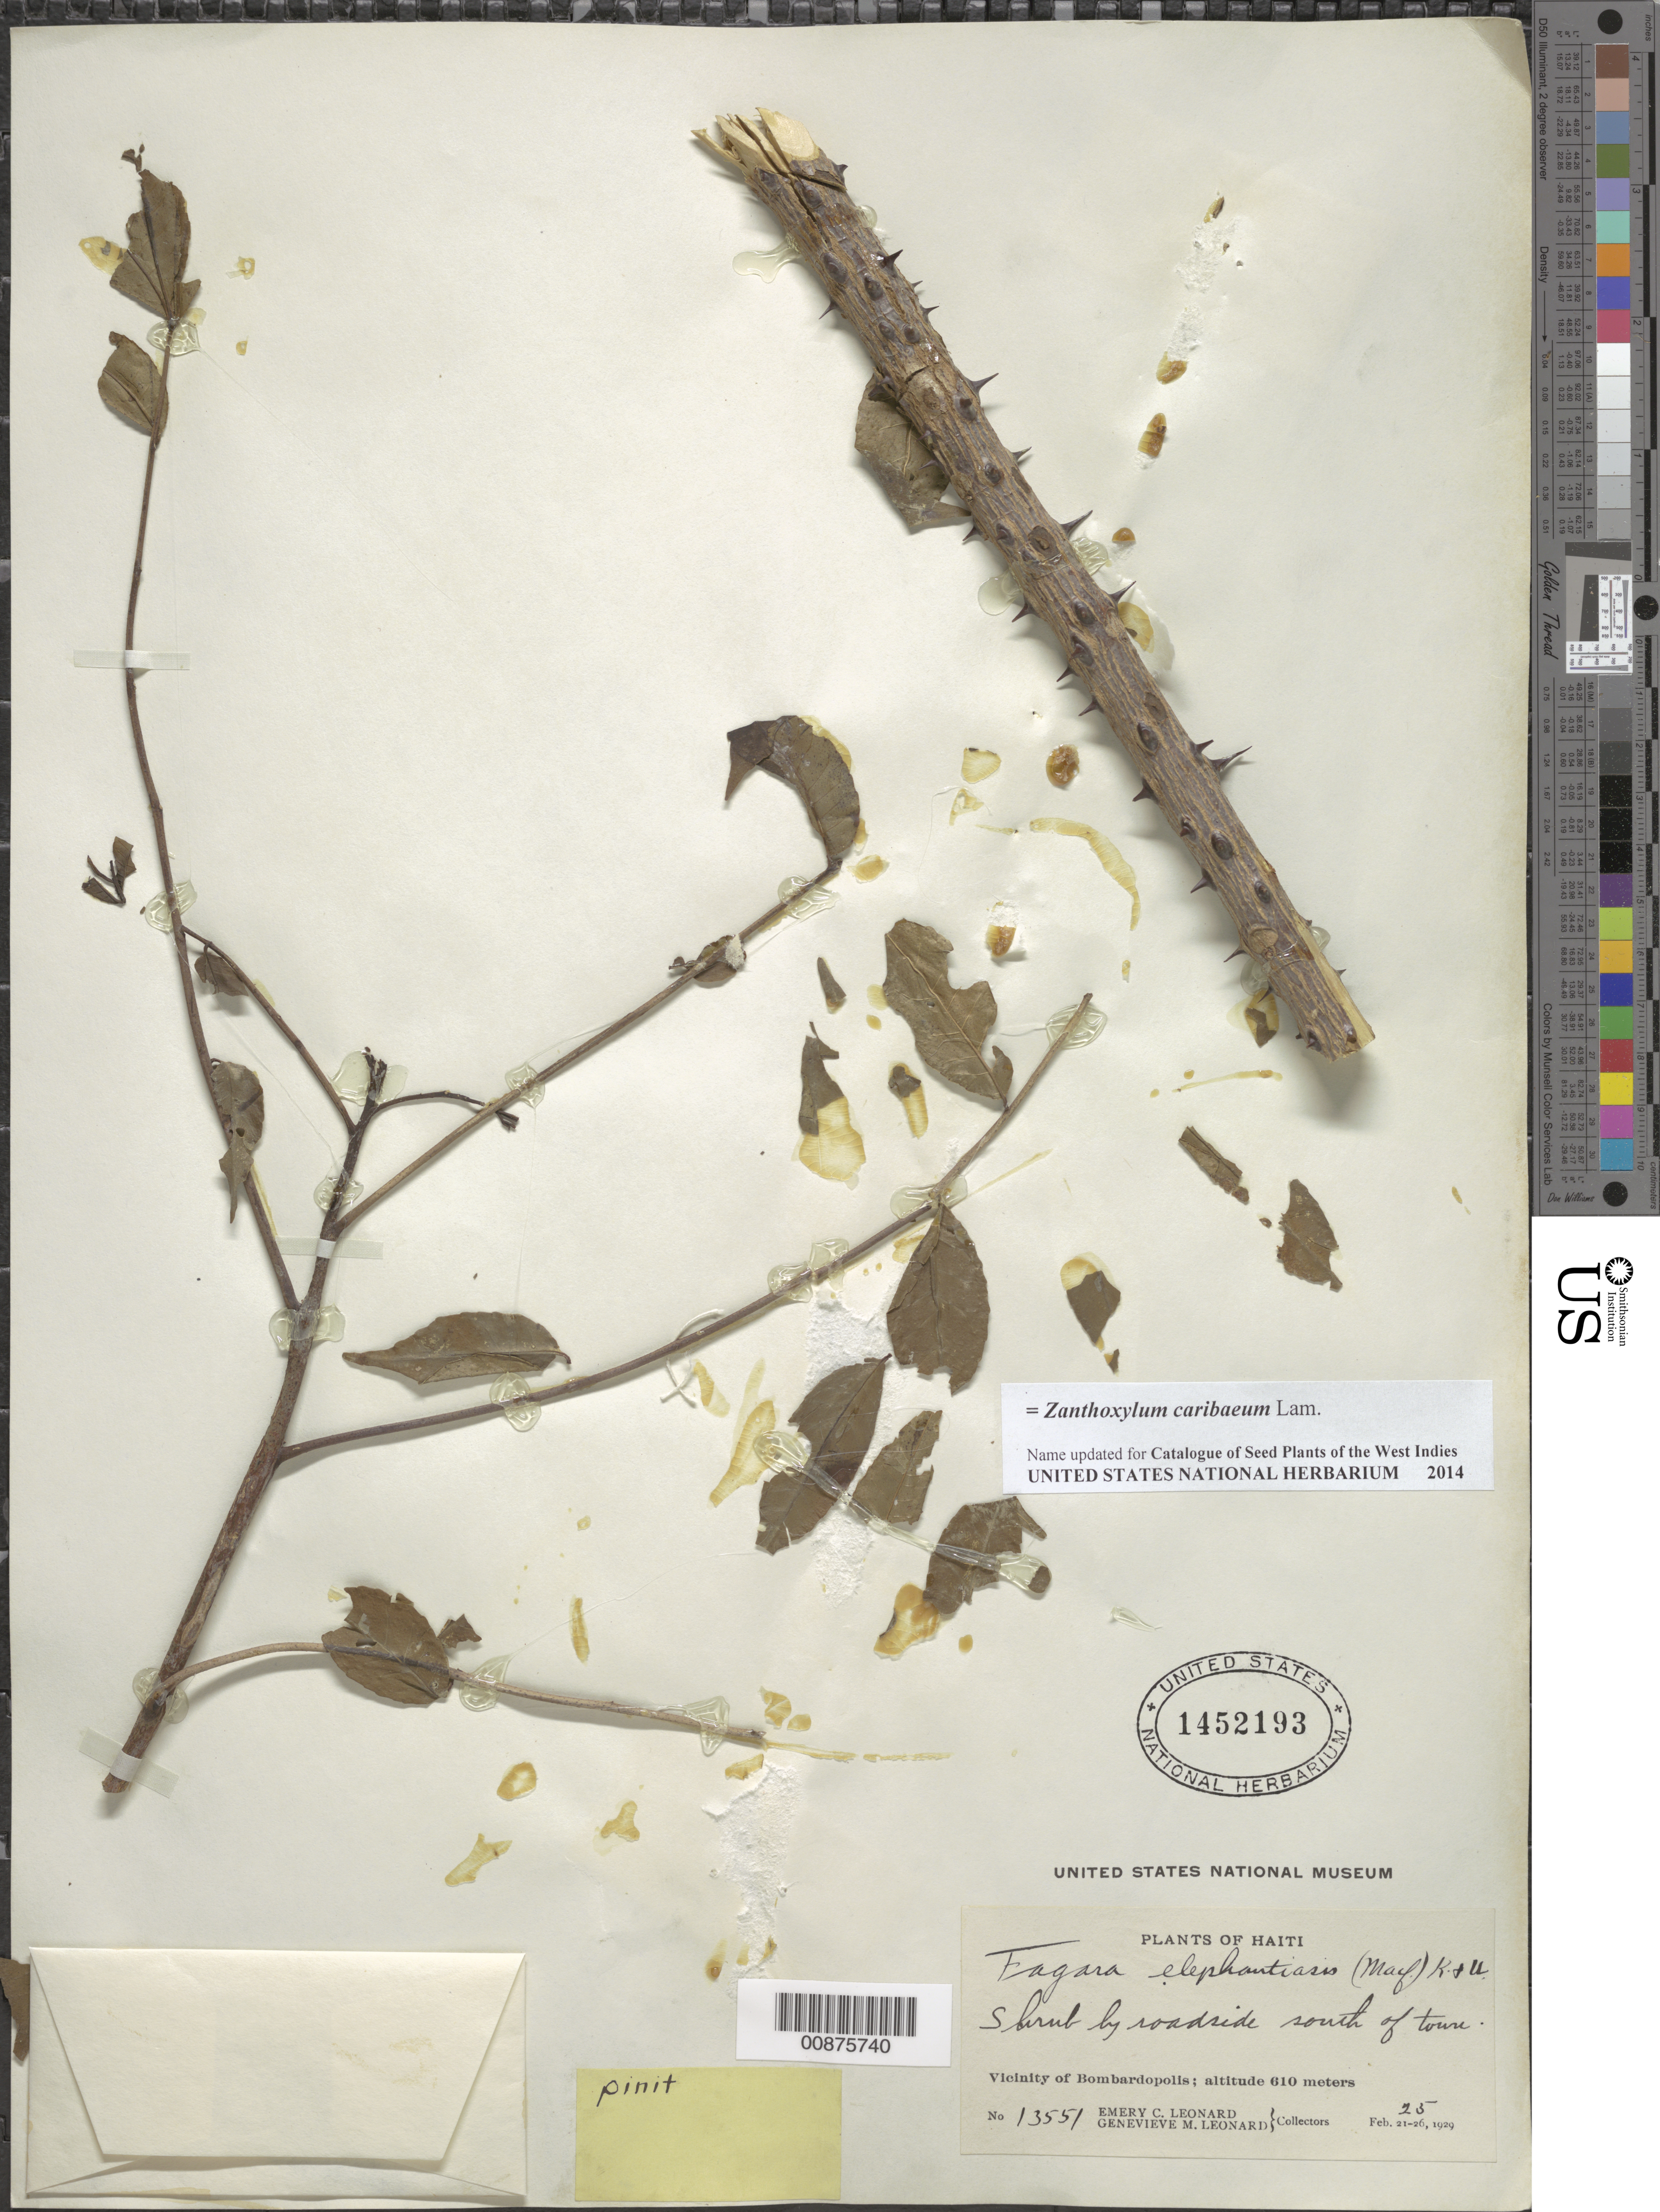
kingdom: Plantae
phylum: Tracheophyta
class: Magnoliopsida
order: Sapindales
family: Rutaceae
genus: Zanthoxylum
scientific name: Zanthoxylum caribaeum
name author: Lam.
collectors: E. C. Leonard & G. M. Leonard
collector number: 13551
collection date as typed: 25 Feb 1929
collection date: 1929-02-25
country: Haiti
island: Hispaniola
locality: Vicinity of Bombardopolis, S of town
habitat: By roadside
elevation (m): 610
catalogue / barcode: US 1452193